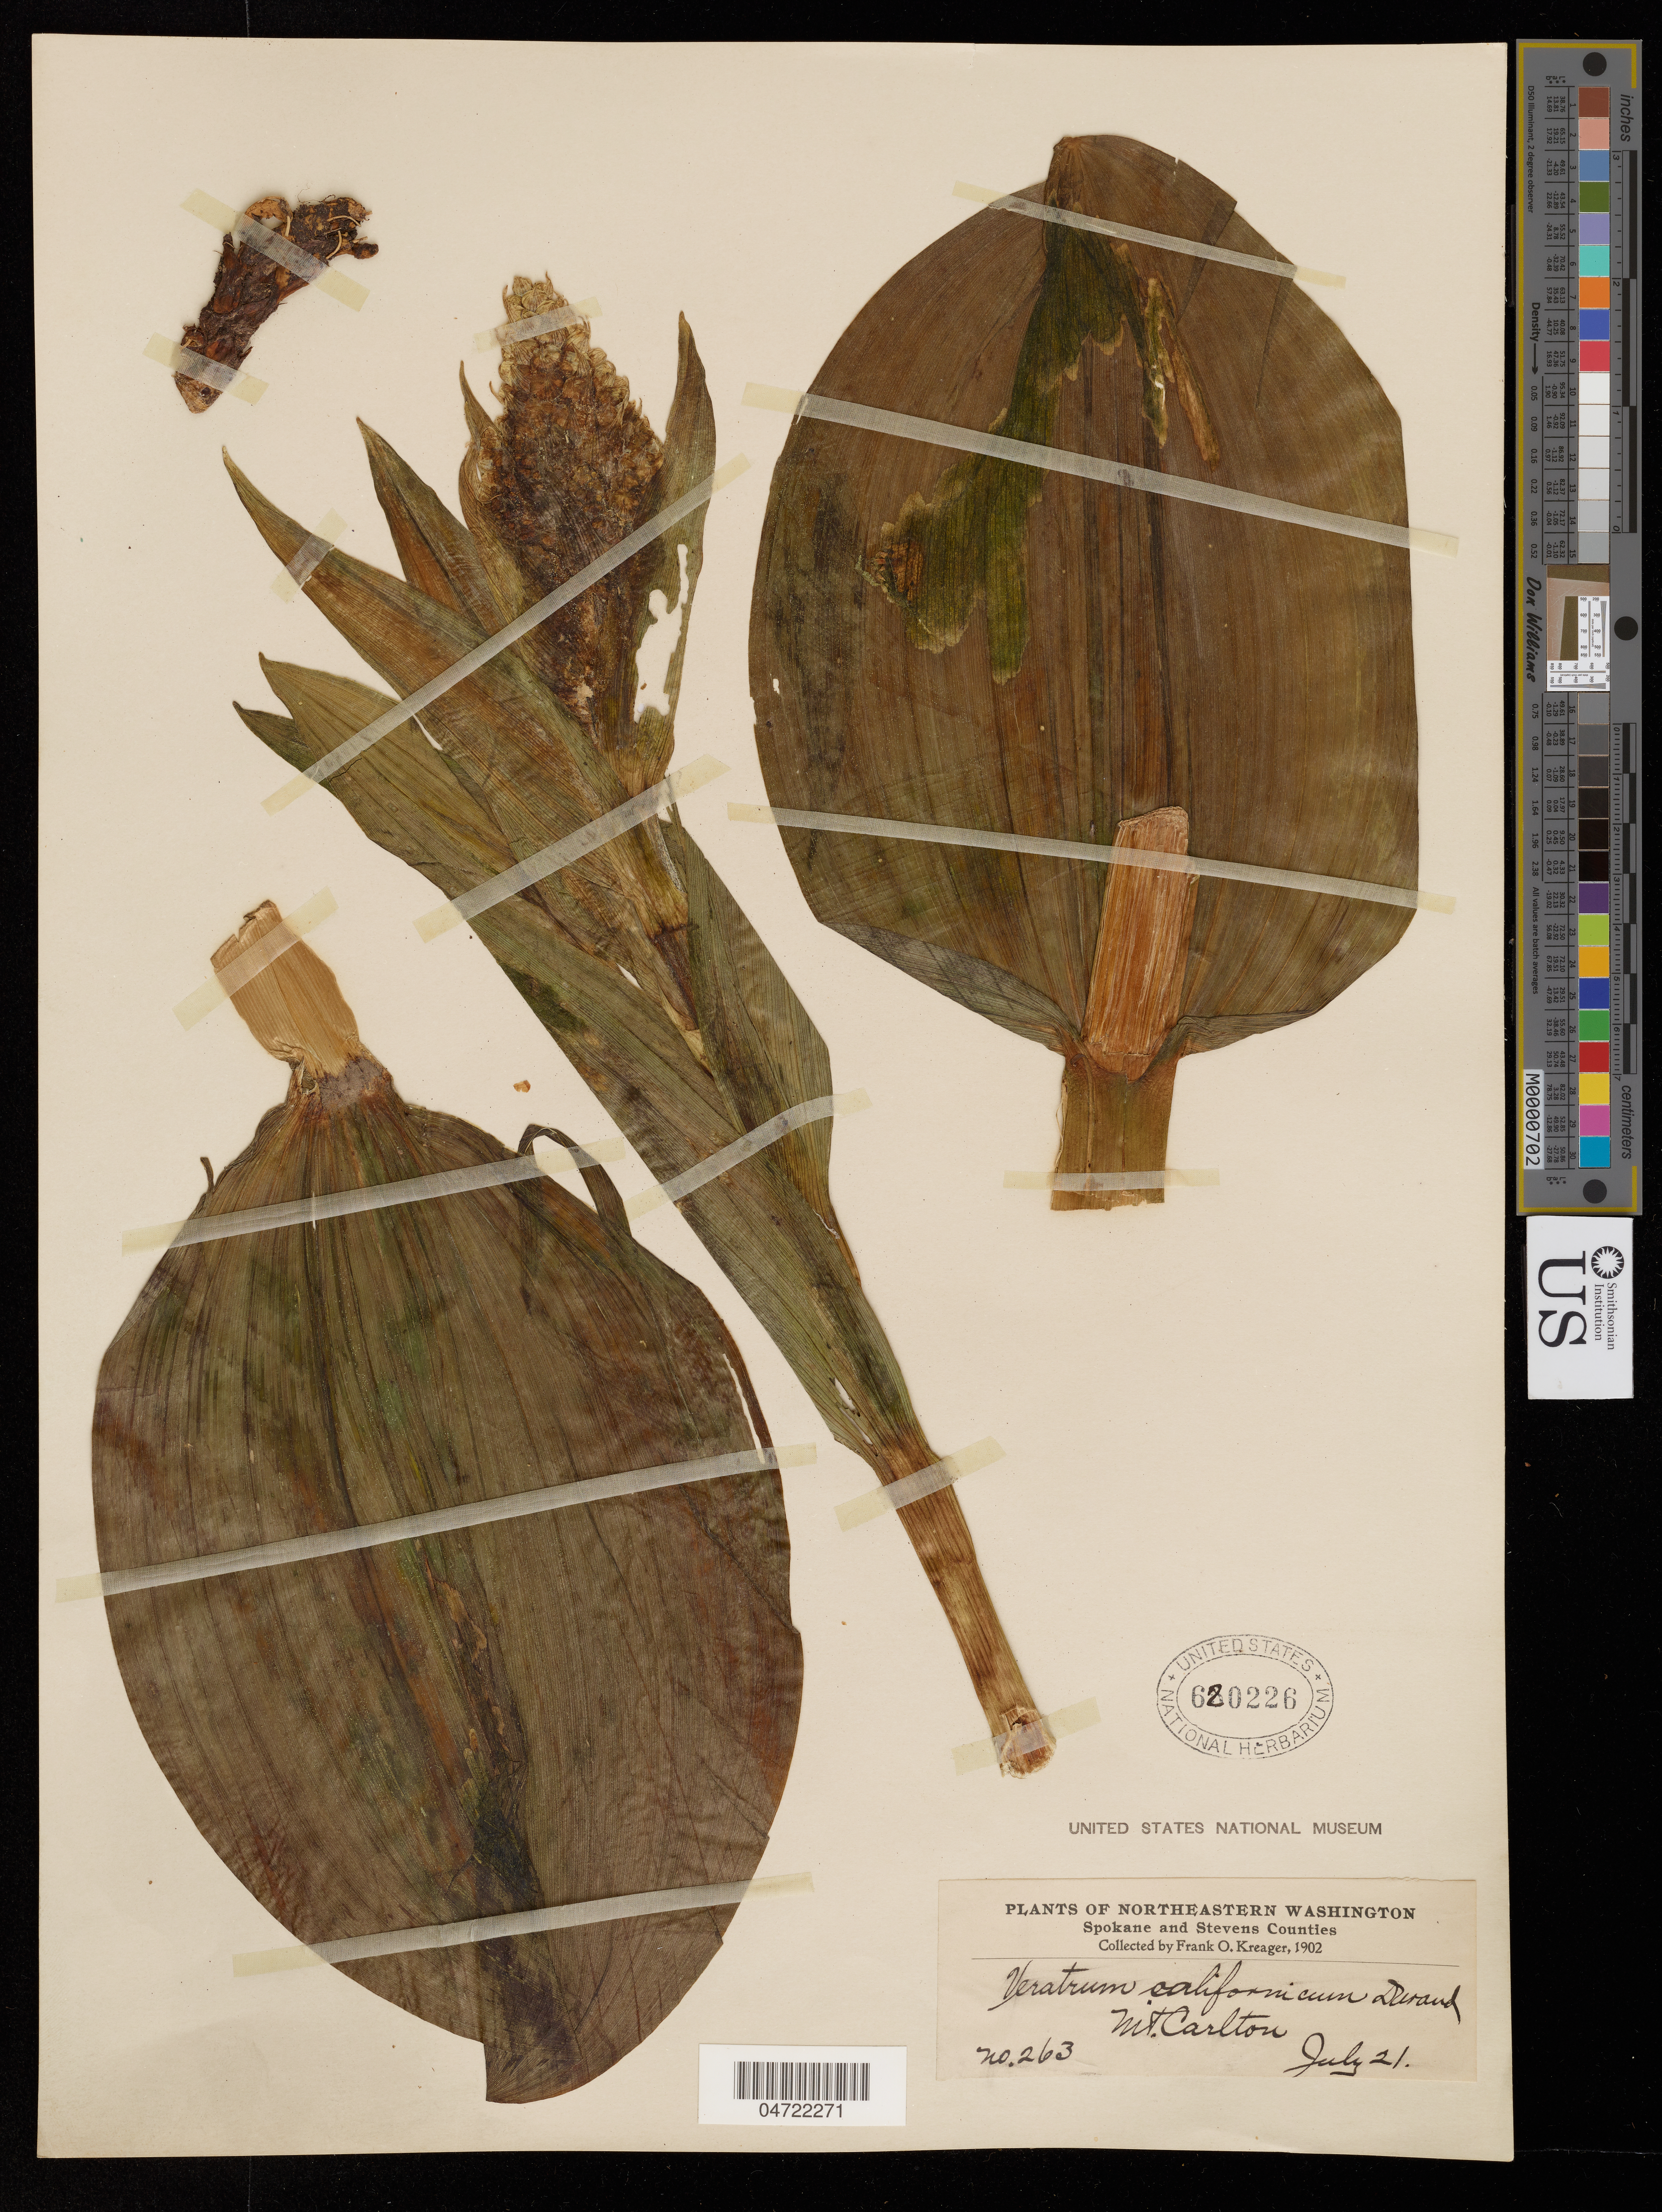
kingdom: Plantae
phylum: Tracheophyta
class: Liliopsida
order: Liliales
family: Melanthiaceae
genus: Veratrum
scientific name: Veratrum californicum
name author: Durand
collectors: F. Kreager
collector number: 263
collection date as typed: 21 Jul 1902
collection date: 1902-07-21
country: United States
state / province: Washington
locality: Mt. Carleton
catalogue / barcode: US 620226